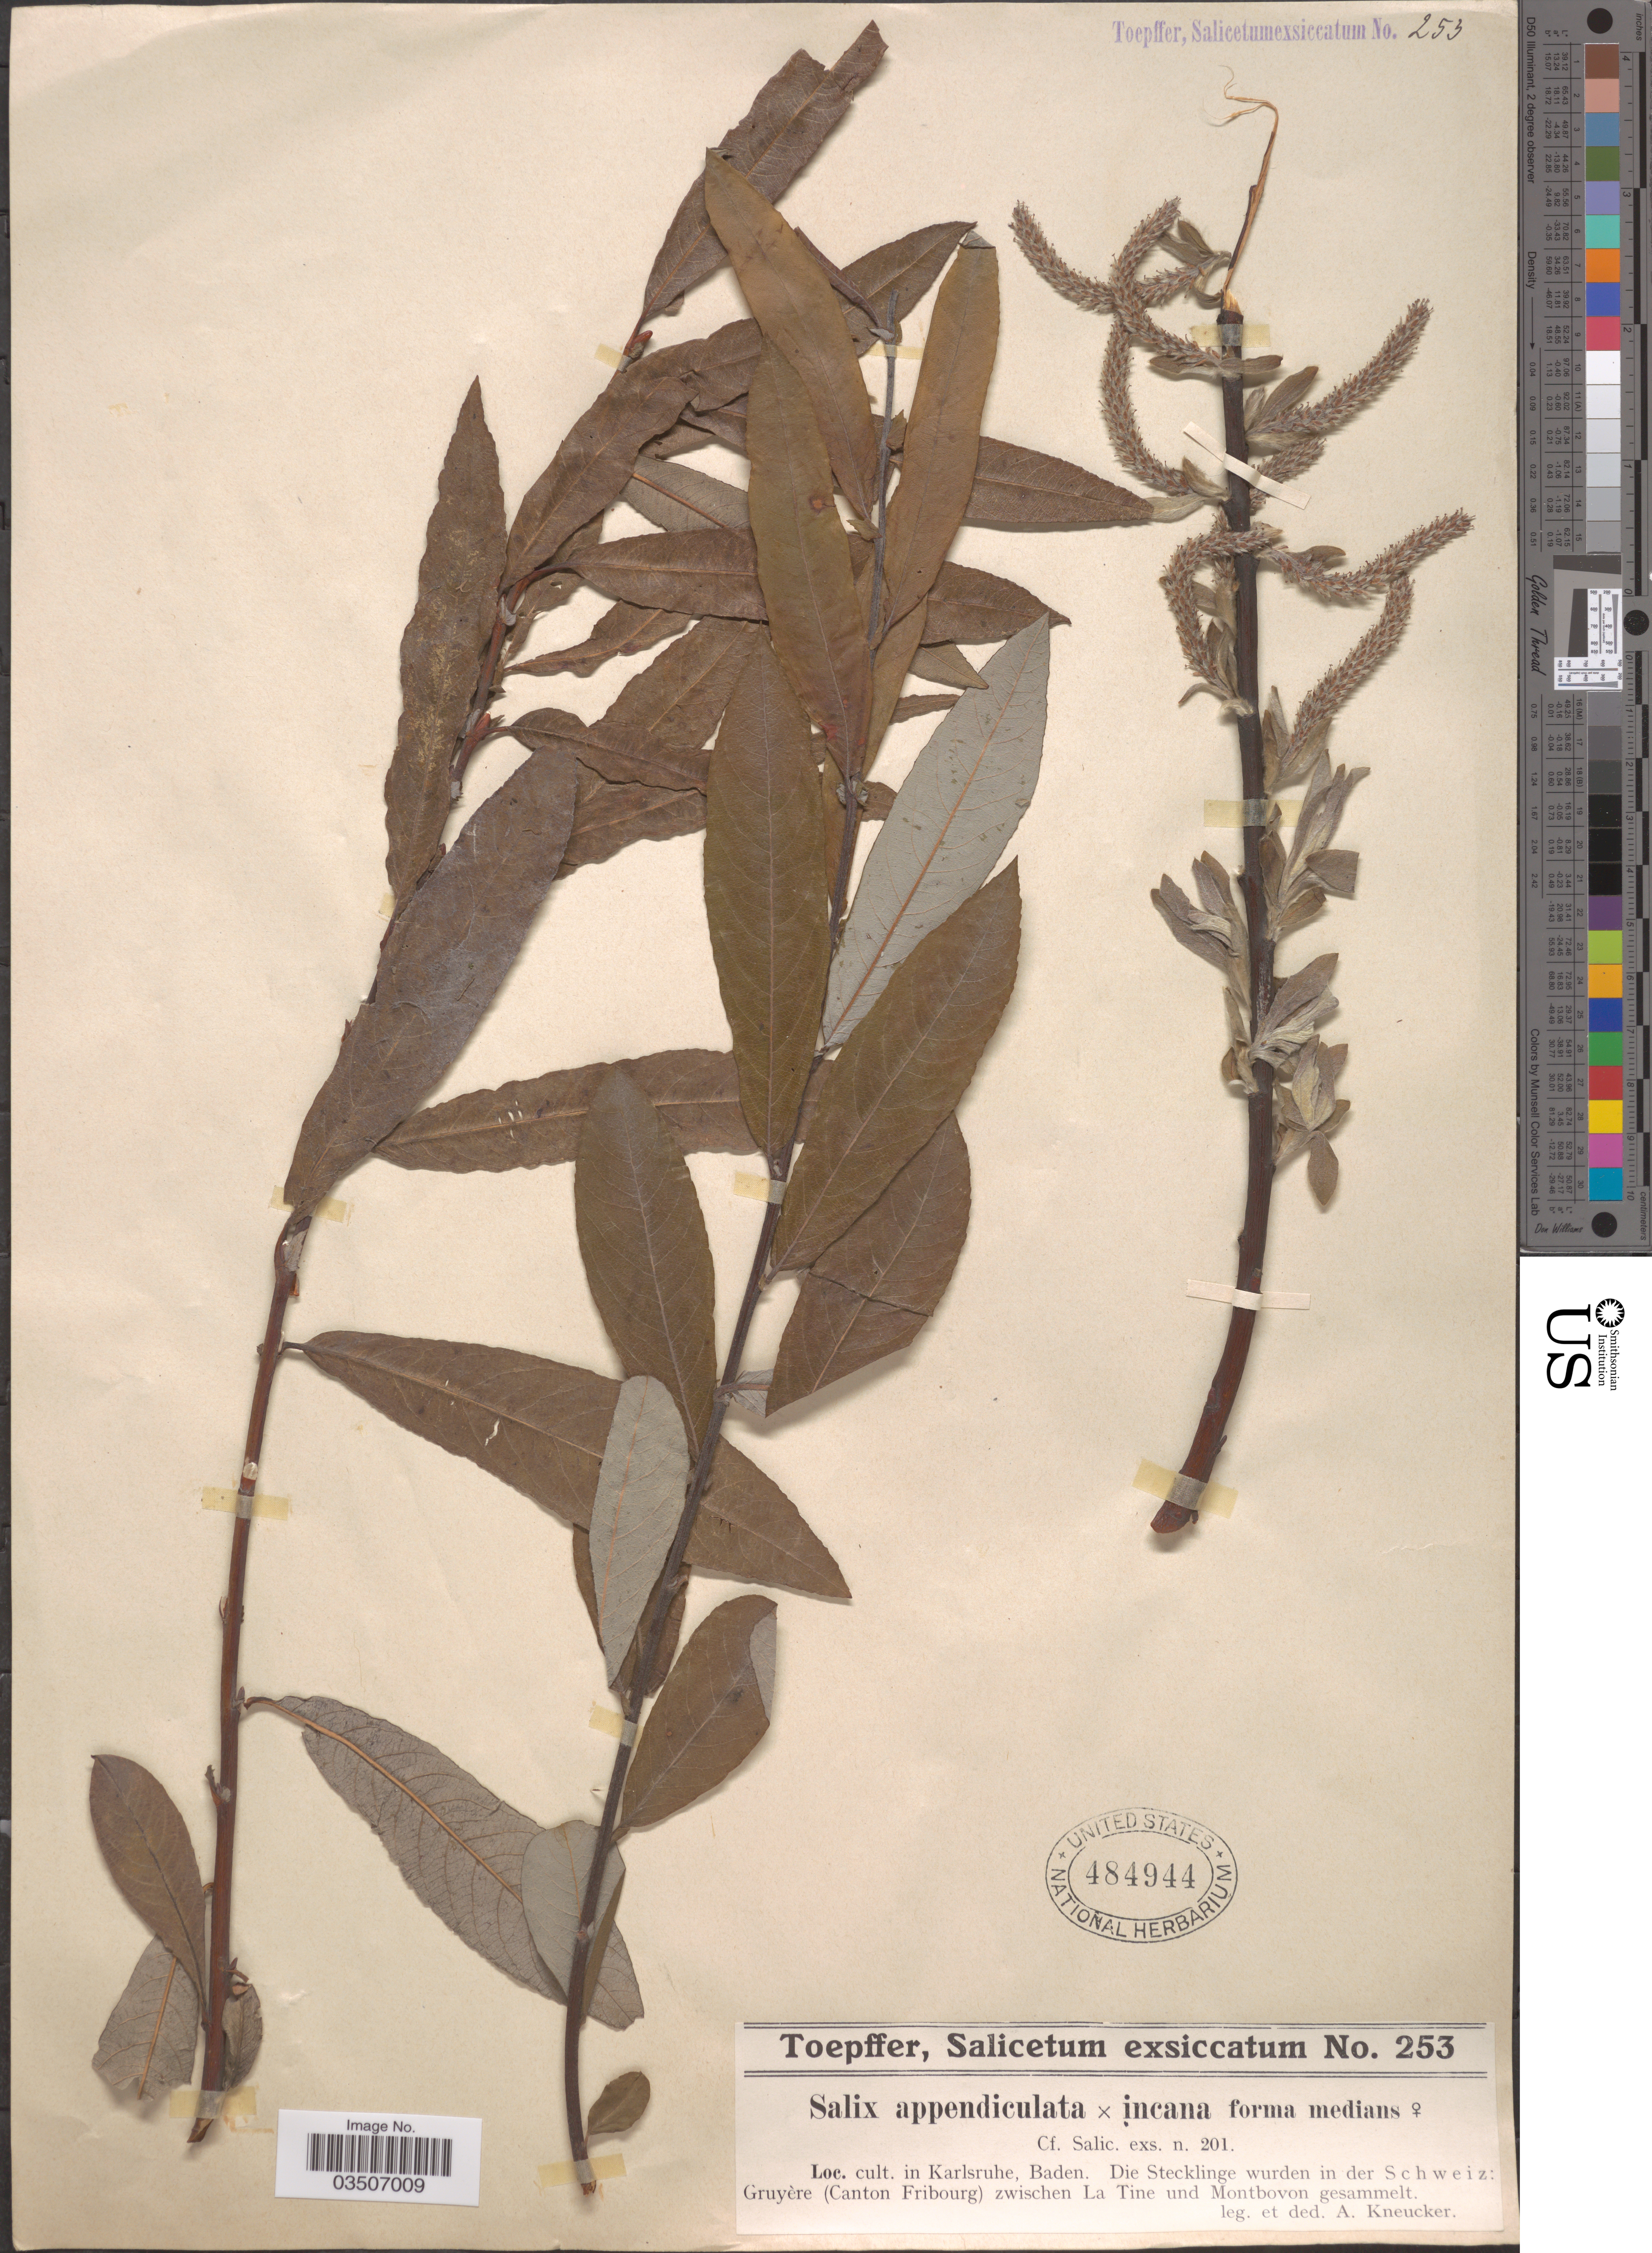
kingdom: Plantae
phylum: Tracheophyta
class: Magnoliopsida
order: Malpighiales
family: Salicaceae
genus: Salix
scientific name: Salix appendiculata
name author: Vill.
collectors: A. Kneucker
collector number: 253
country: Switzerland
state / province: Fribourg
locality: In Karlsruhe, Baden. Die Stecklinge wurden in der Schweiz: Gruyère (Canton Fribourg) zwischen La Tine und Montbovon gesammelt.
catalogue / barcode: US 484944